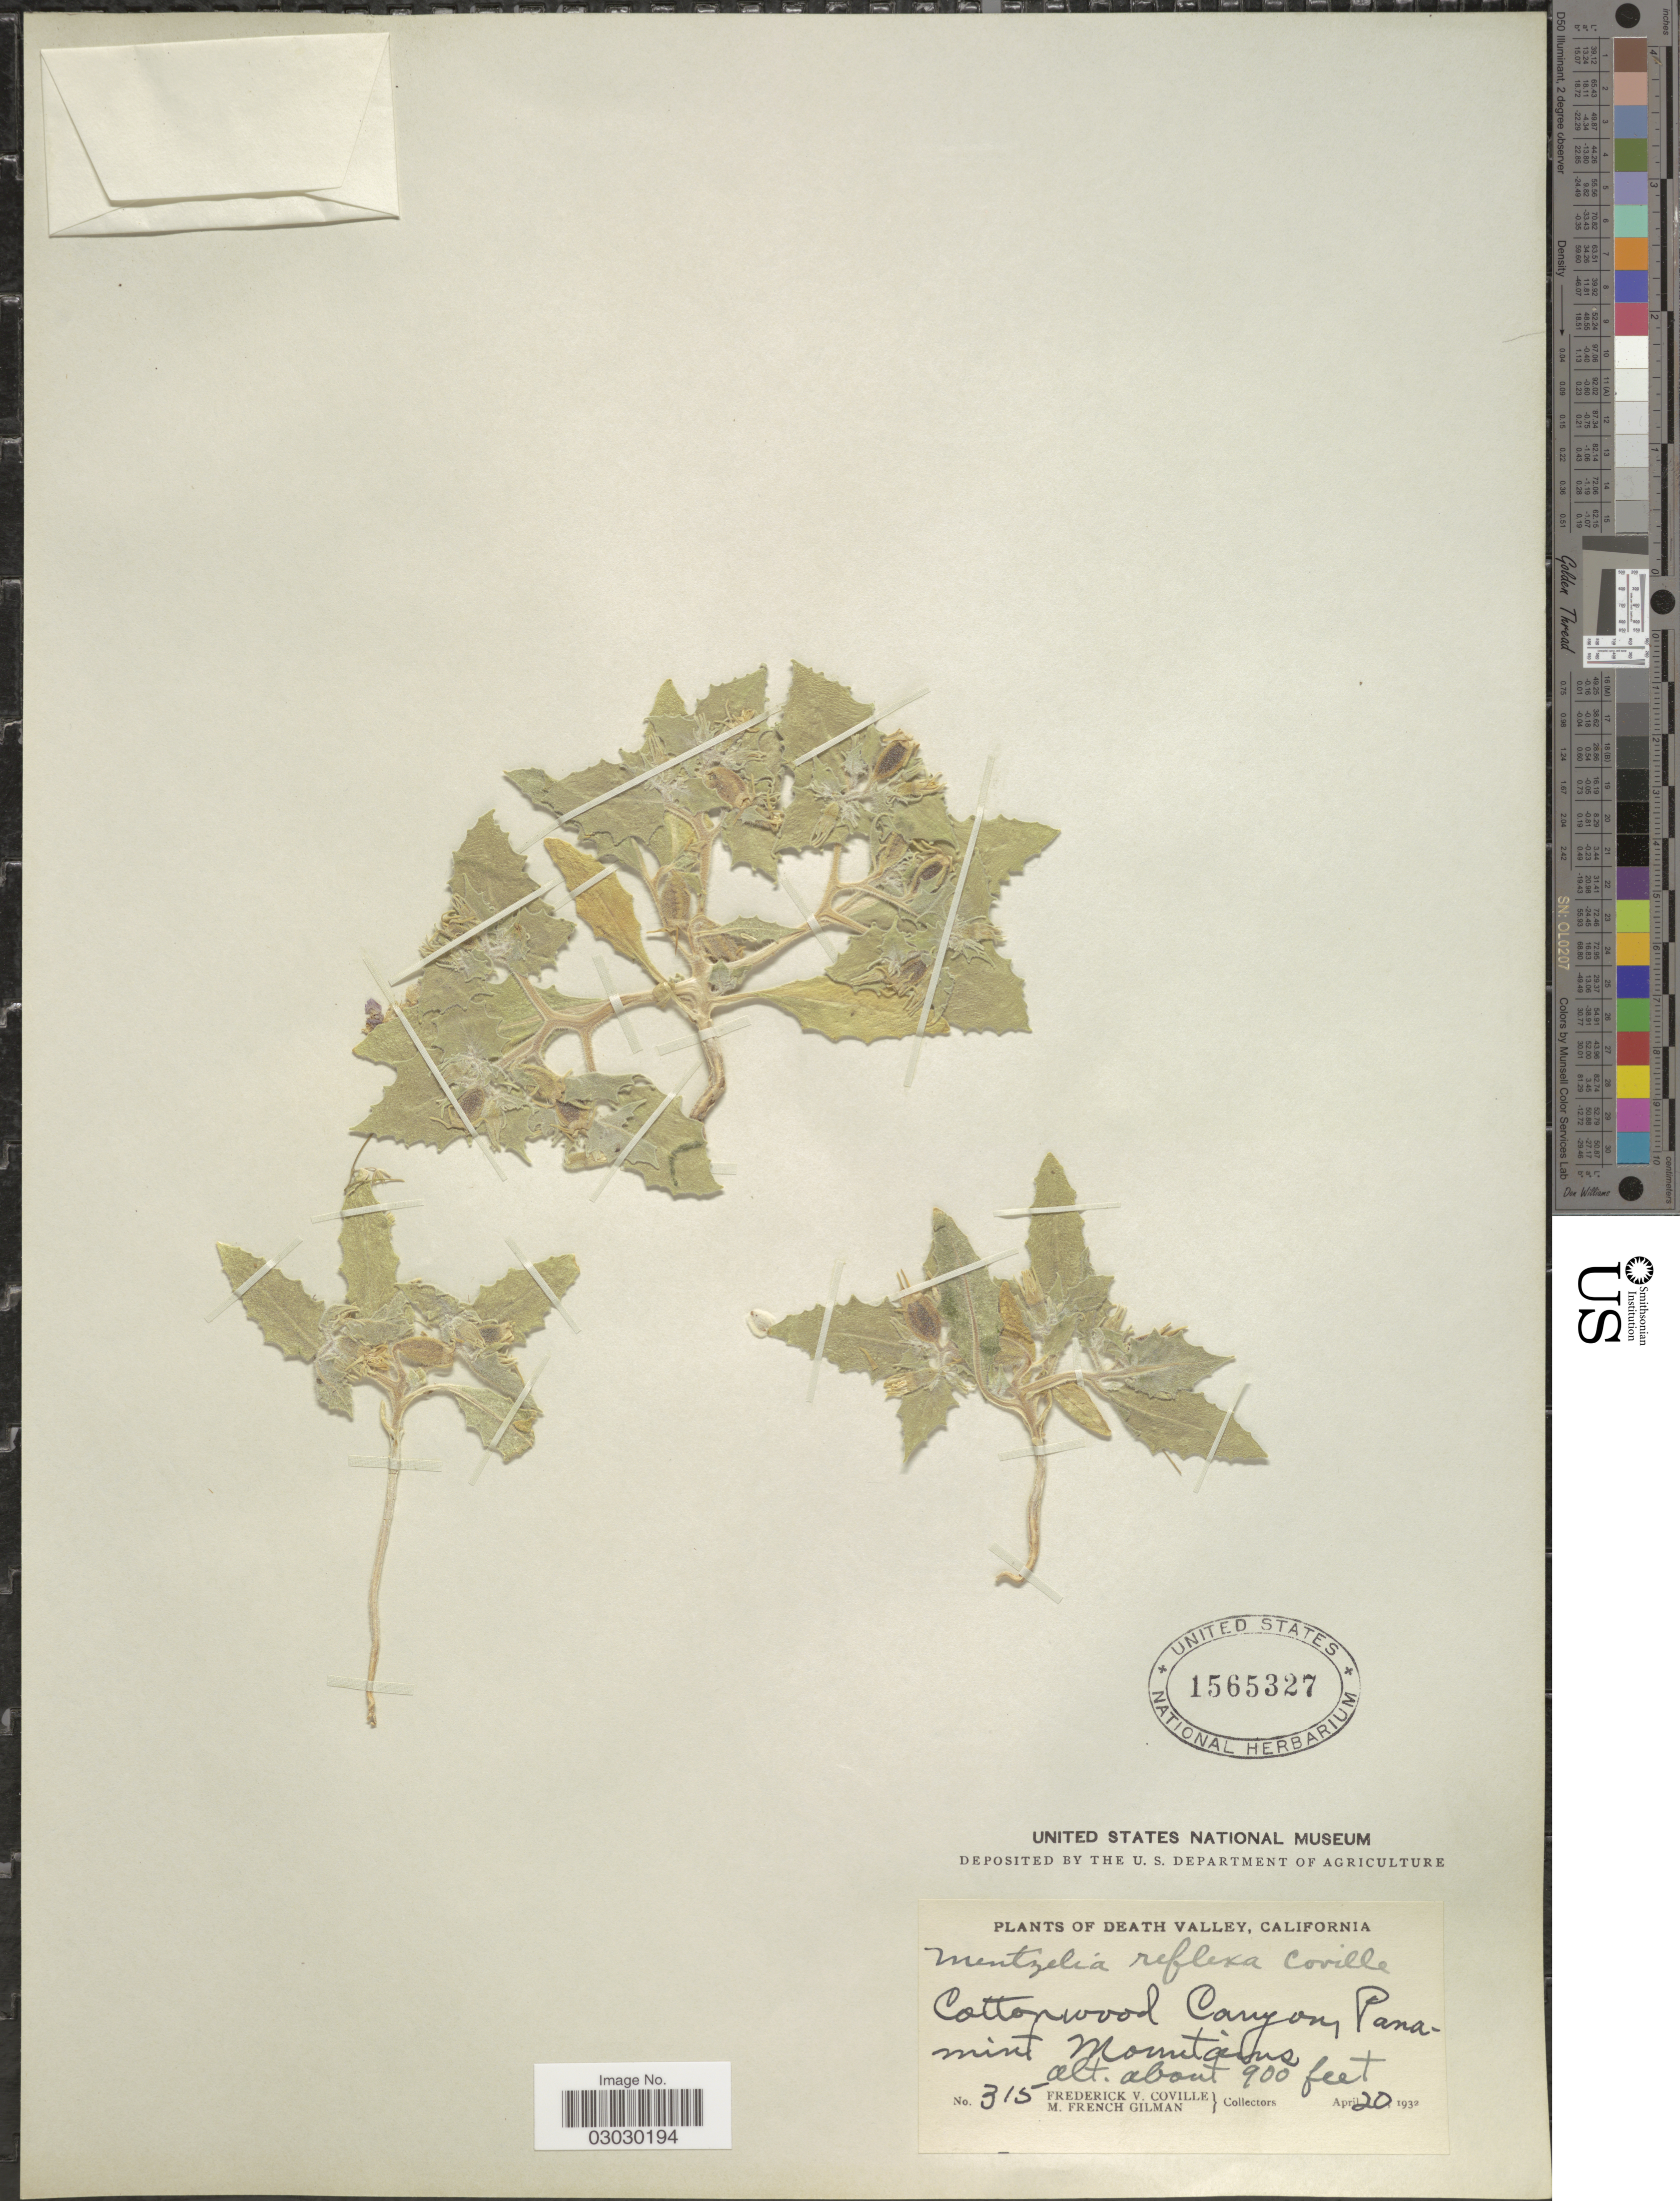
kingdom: Plantae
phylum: Tracheophyta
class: Magnoliopsida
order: Cornales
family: Loasaceae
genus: Mentzelia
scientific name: Mentzelia reflexa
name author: Coville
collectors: F. V. Coville & M. F. Gilman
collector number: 315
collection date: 1932-04-20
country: United States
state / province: California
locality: Death Valley, California, Cottonwood Canyon, Panamint Mountains.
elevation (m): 274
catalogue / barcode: US 1565327